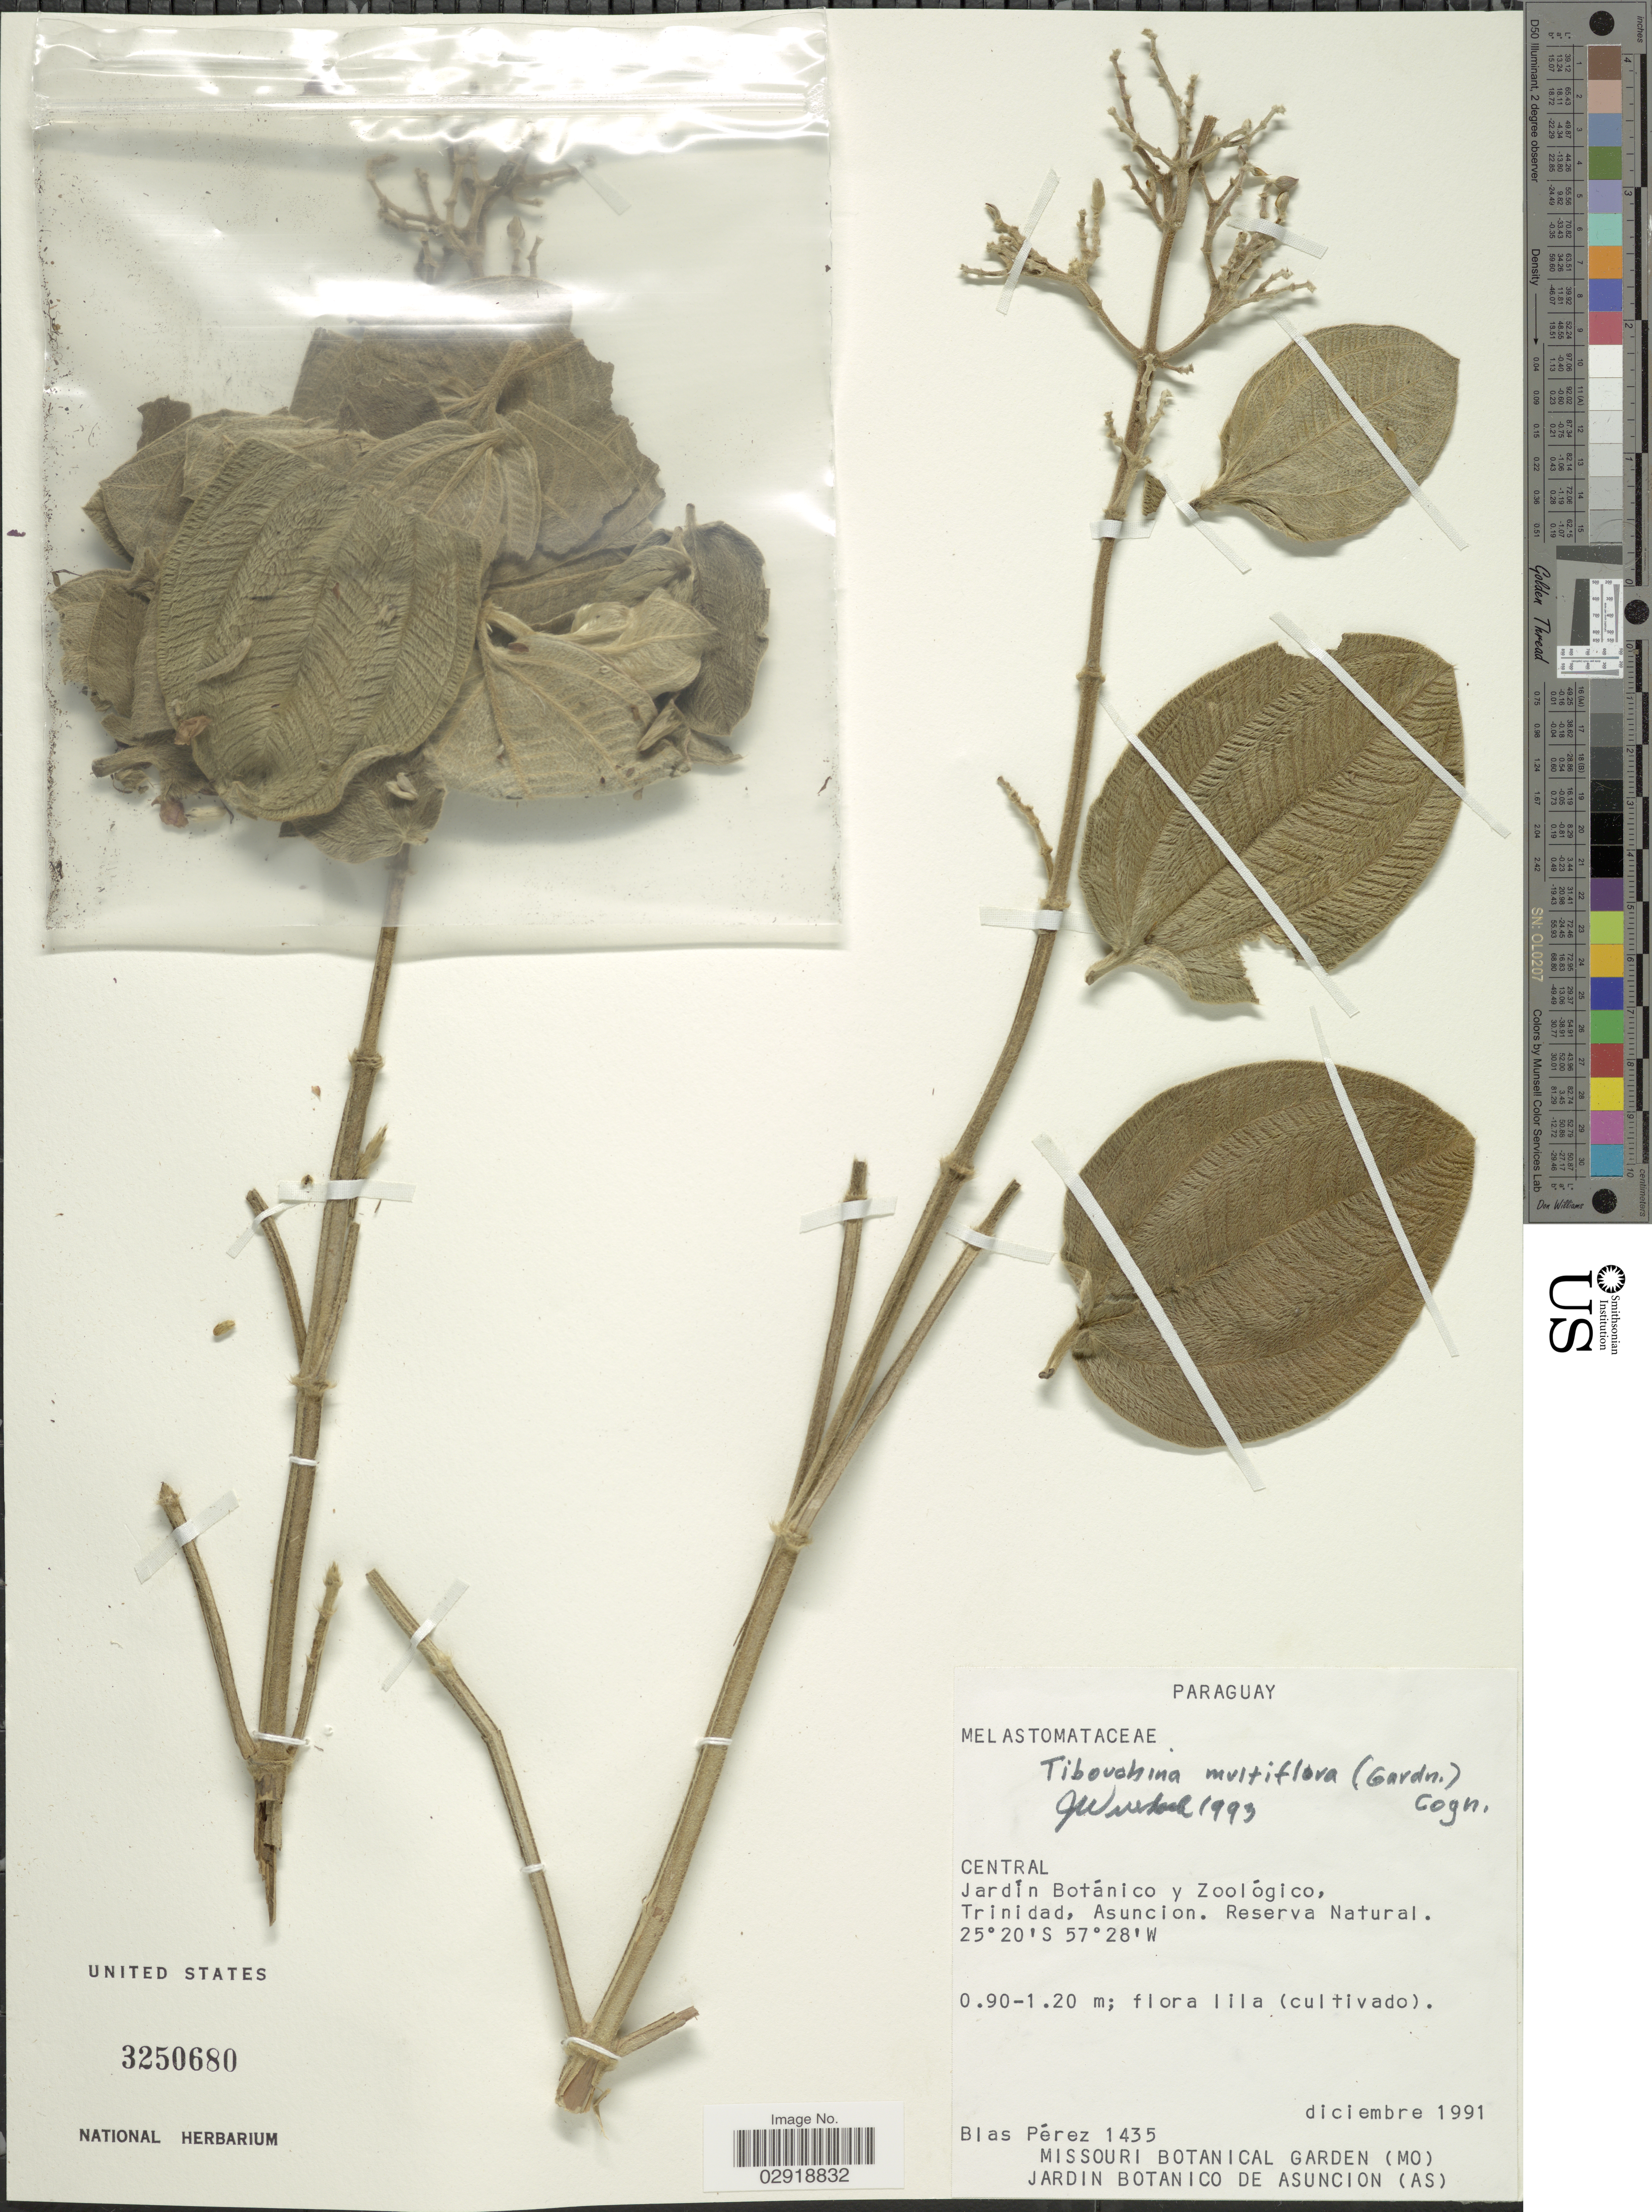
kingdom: Plantae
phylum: Tracheophyta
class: Magnoliopsida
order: Myrtales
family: Melastomataceae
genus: Pleroma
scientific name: Pleroma heteromallum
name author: (D. Don) D. Don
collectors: B. Pérez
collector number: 1435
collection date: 1991-12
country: Paraguay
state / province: Central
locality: Jardín Botánico y Zoológico, Trinidad, Asuncion.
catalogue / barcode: US 3250680